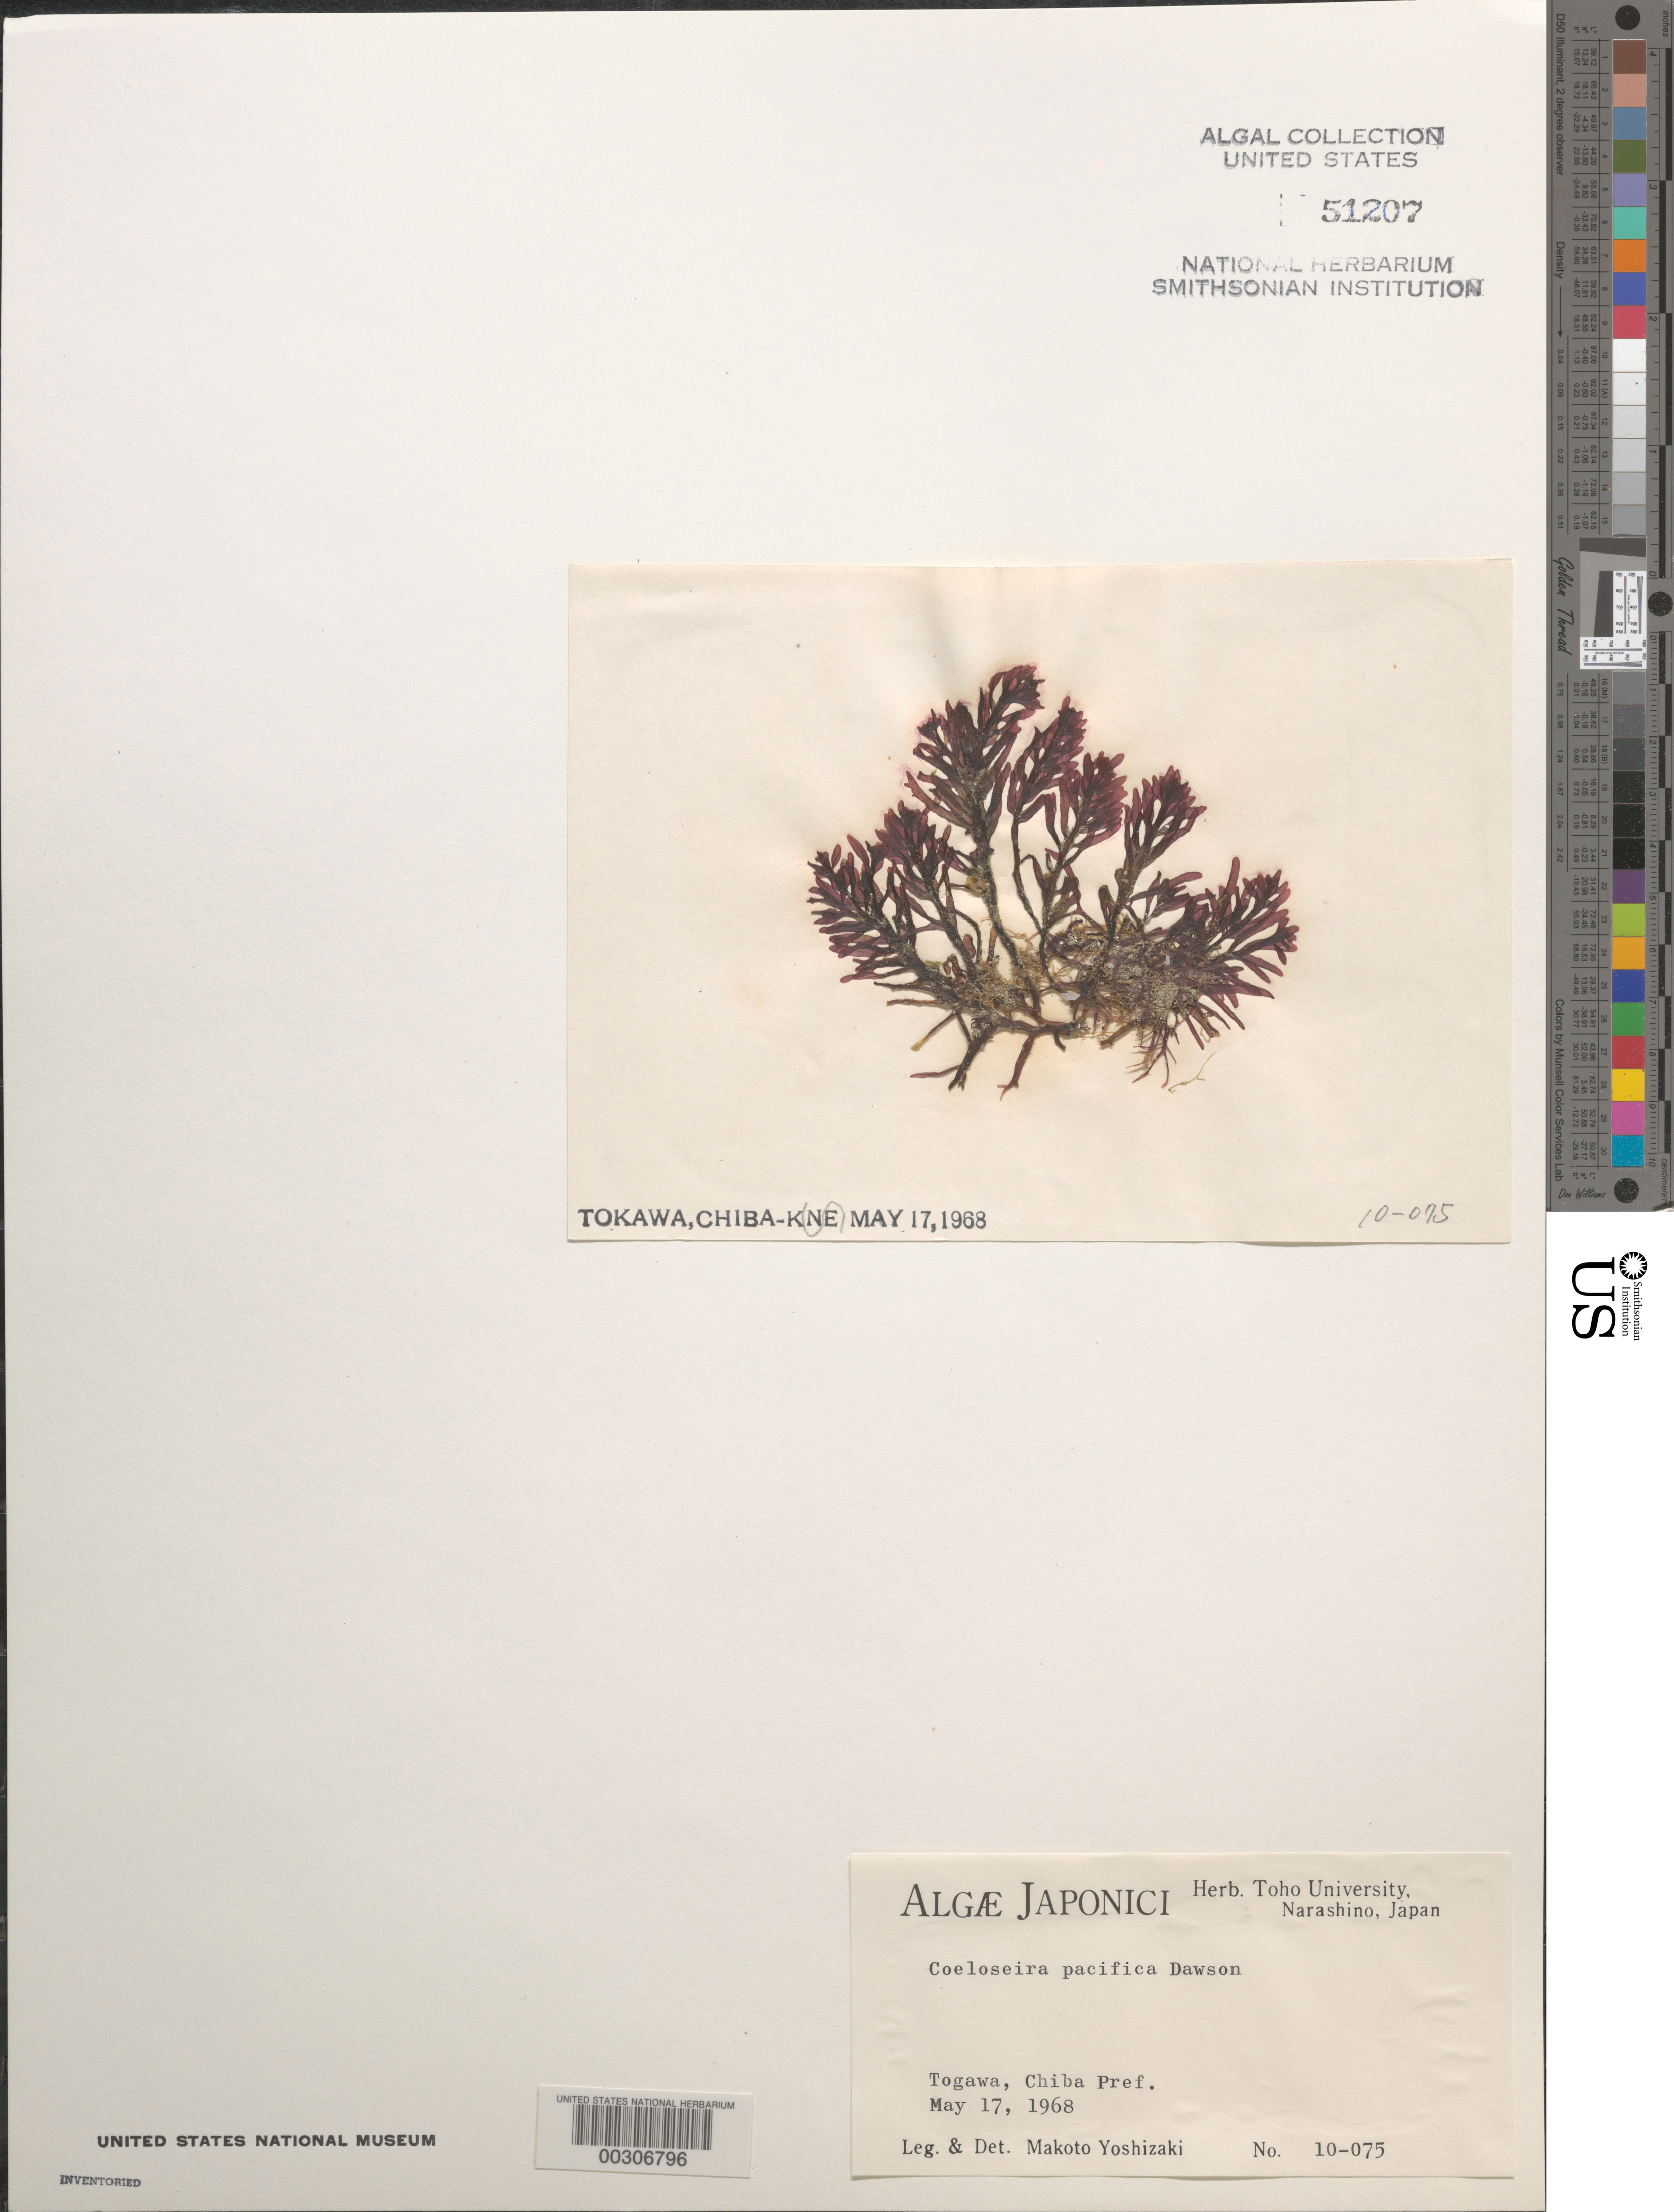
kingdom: Plantae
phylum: Rhodophyta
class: Florideophyceae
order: Rhodymeniales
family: Champiaceae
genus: Gastroclonium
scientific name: Gastroclonium pacificum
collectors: M. Yoshizaki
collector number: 10-075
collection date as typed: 17 May 1968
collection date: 1968-05-17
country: Japan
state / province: Tiba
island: Honshu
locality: Tokawa (Togawa)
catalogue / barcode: US 51207